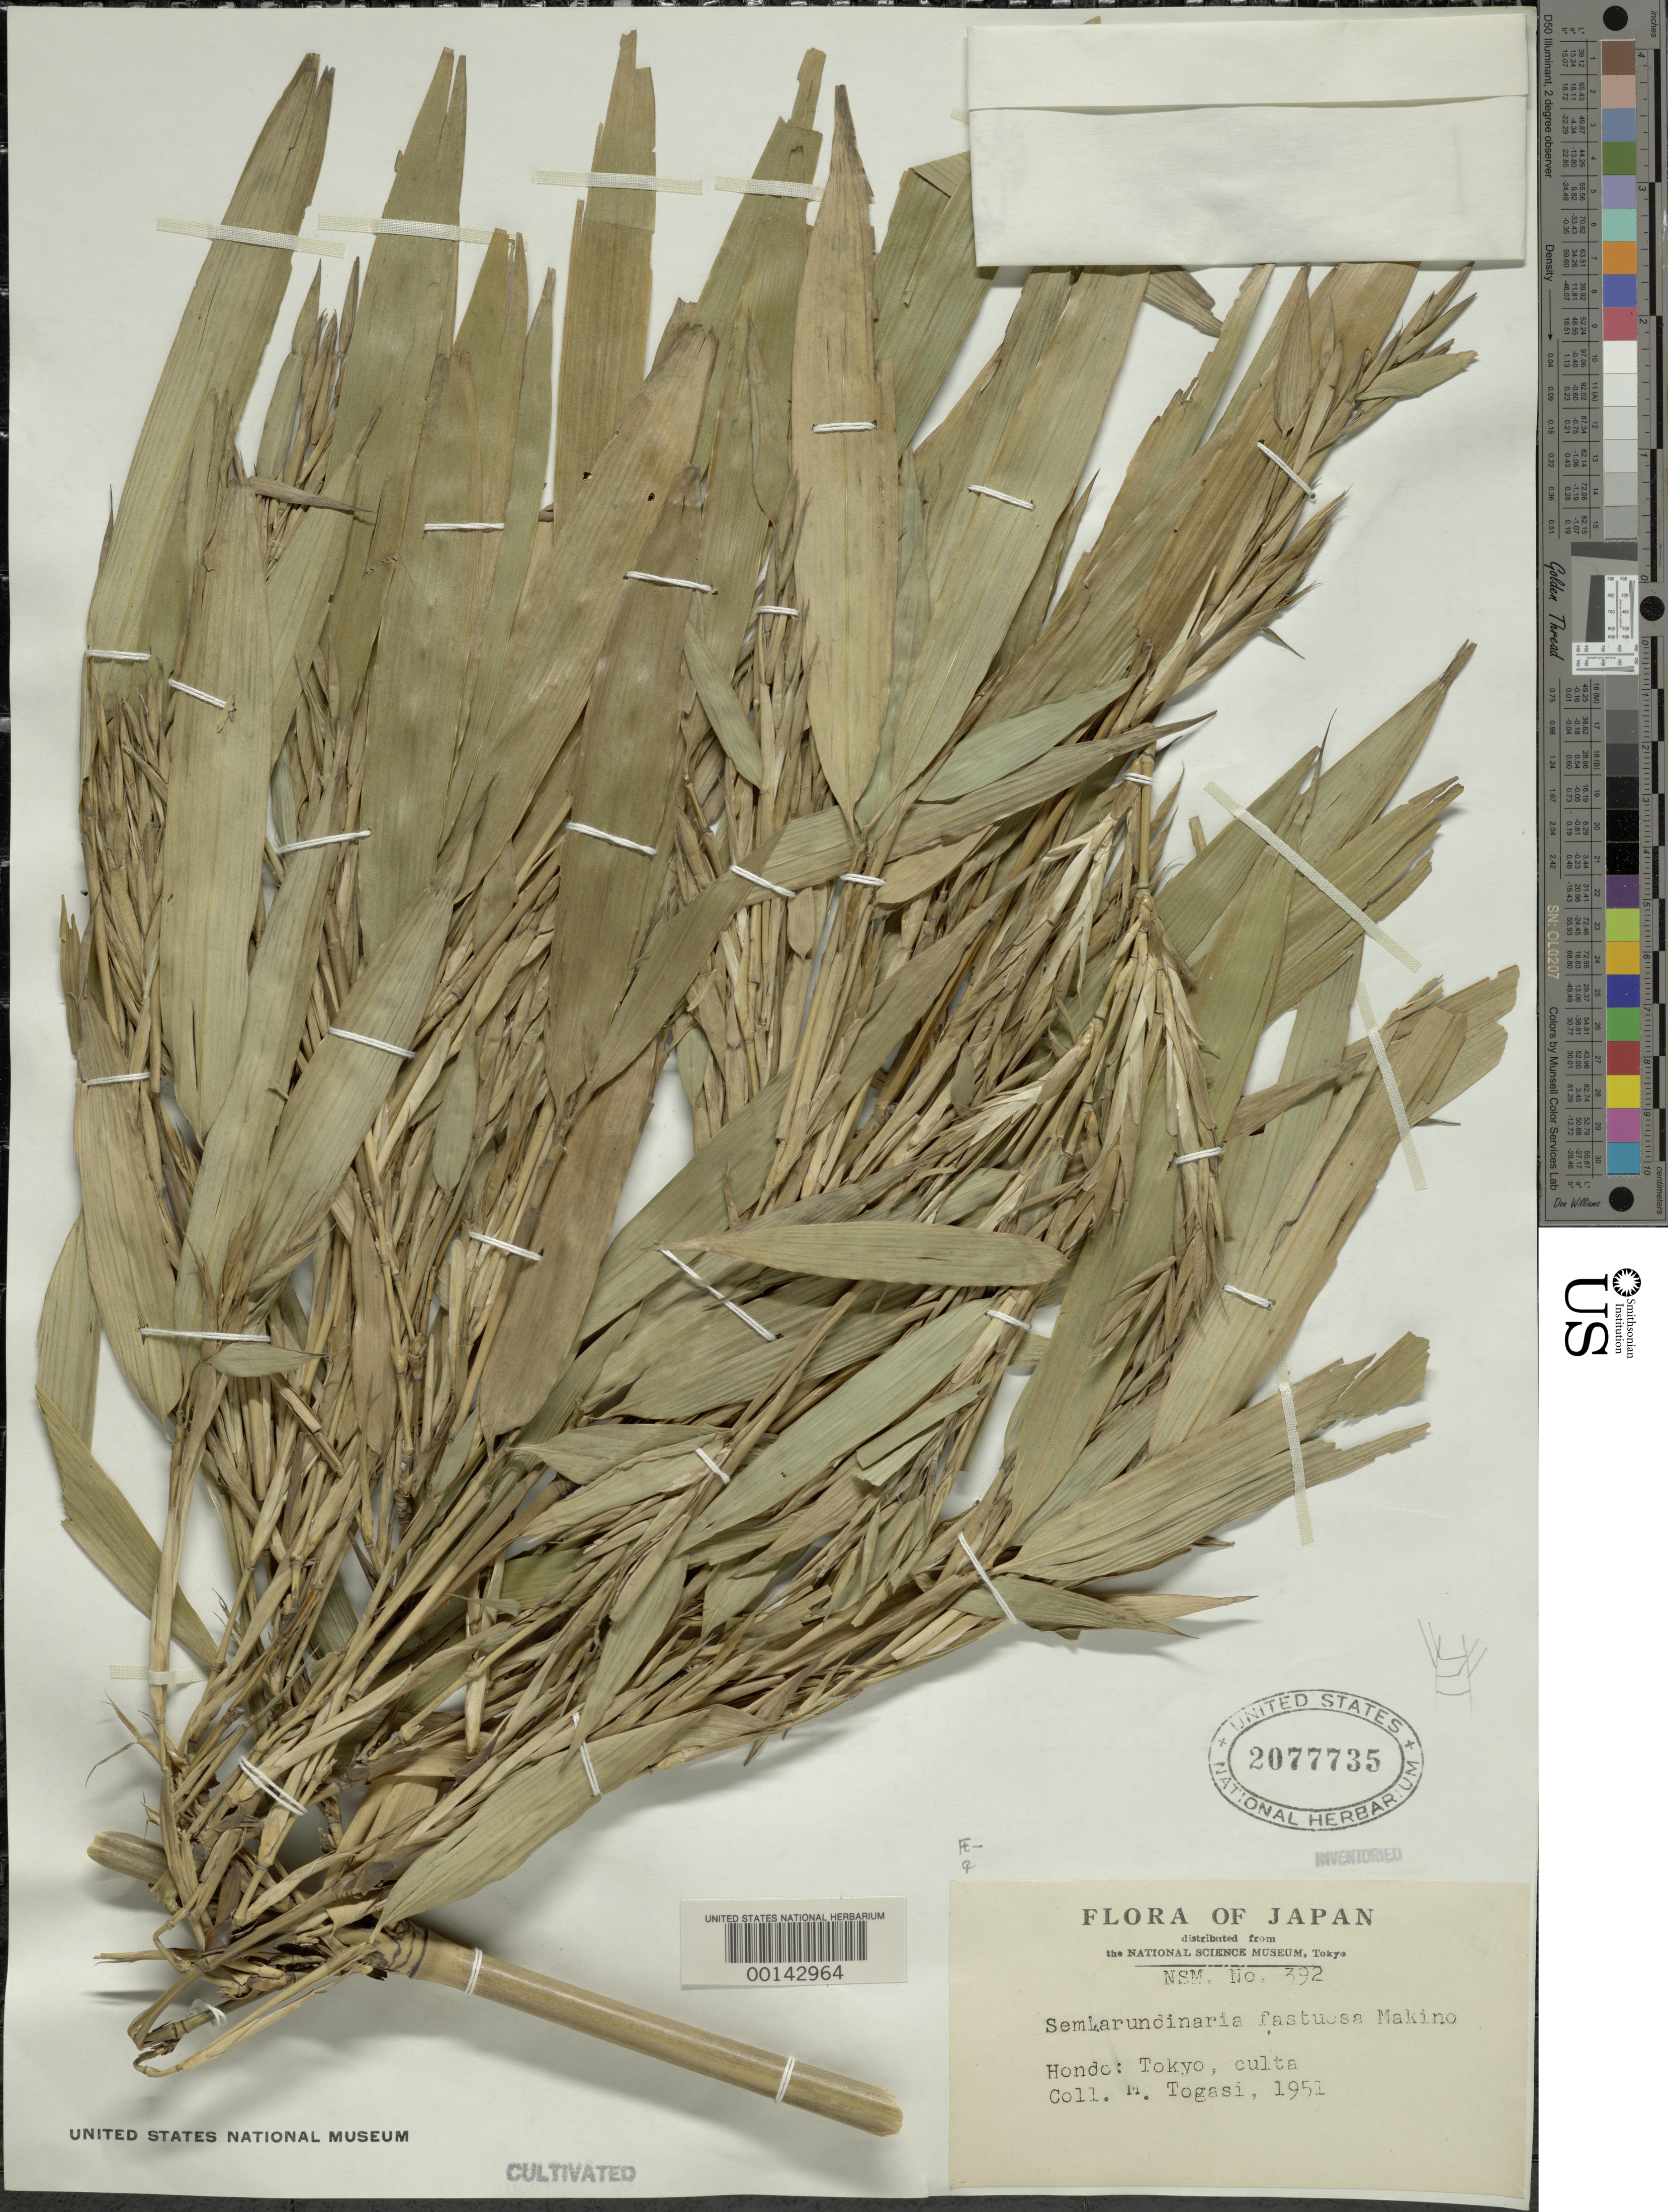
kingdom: Plantae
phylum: Tracheophyta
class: Liliopsida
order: Poales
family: Poaceae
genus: Semiarundinaria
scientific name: Semiarundinaria fastuosa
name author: Makino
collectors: M. Togasi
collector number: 392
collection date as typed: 1951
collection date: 1951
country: Japan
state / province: Tokyo, Federal City of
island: Honshu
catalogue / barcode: US 2077735